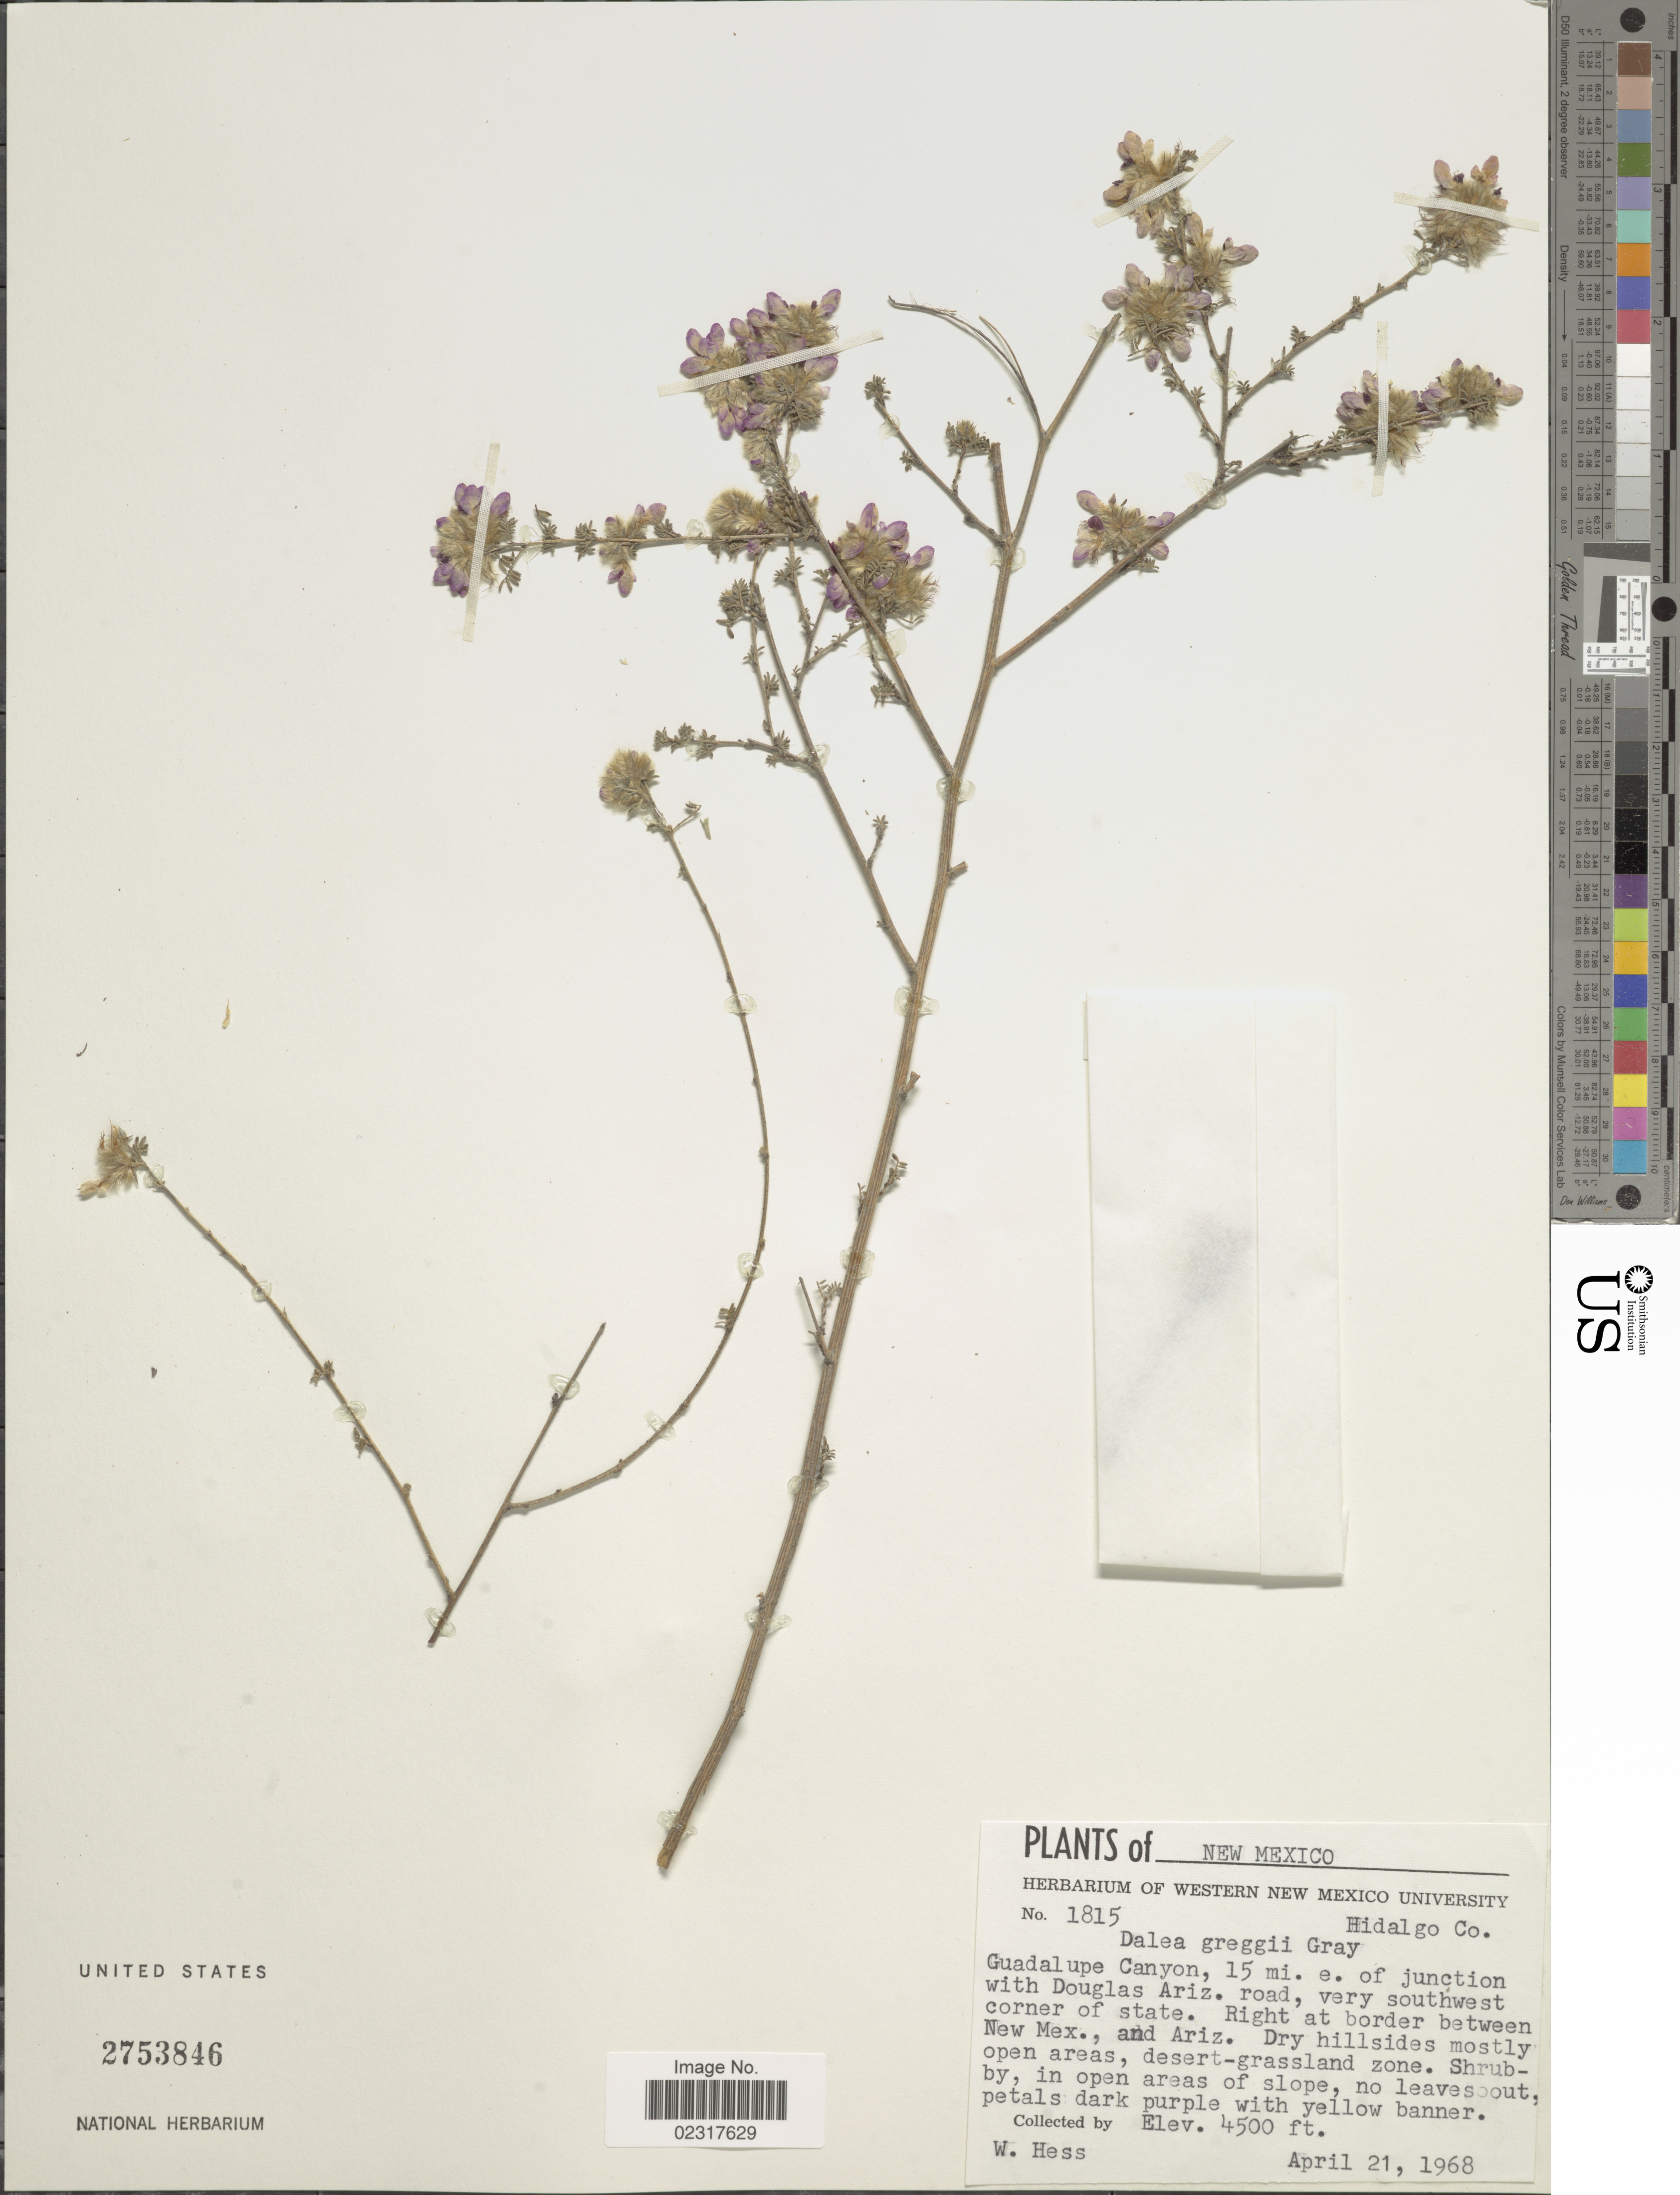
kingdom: Plantae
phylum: Tracheophyta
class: Magnoliopsida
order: Fabales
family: Fabaceae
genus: Dalea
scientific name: Dalea greggii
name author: A. Gray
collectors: W. Hess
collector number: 1815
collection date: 1968-04-21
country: United States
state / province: New Mexico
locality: Guadalupe Canyon, 15 mi e of junction wity Douglas Ariz. road, right at border between New Mex. and Ariz.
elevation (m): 1372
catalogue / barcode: US 2753846